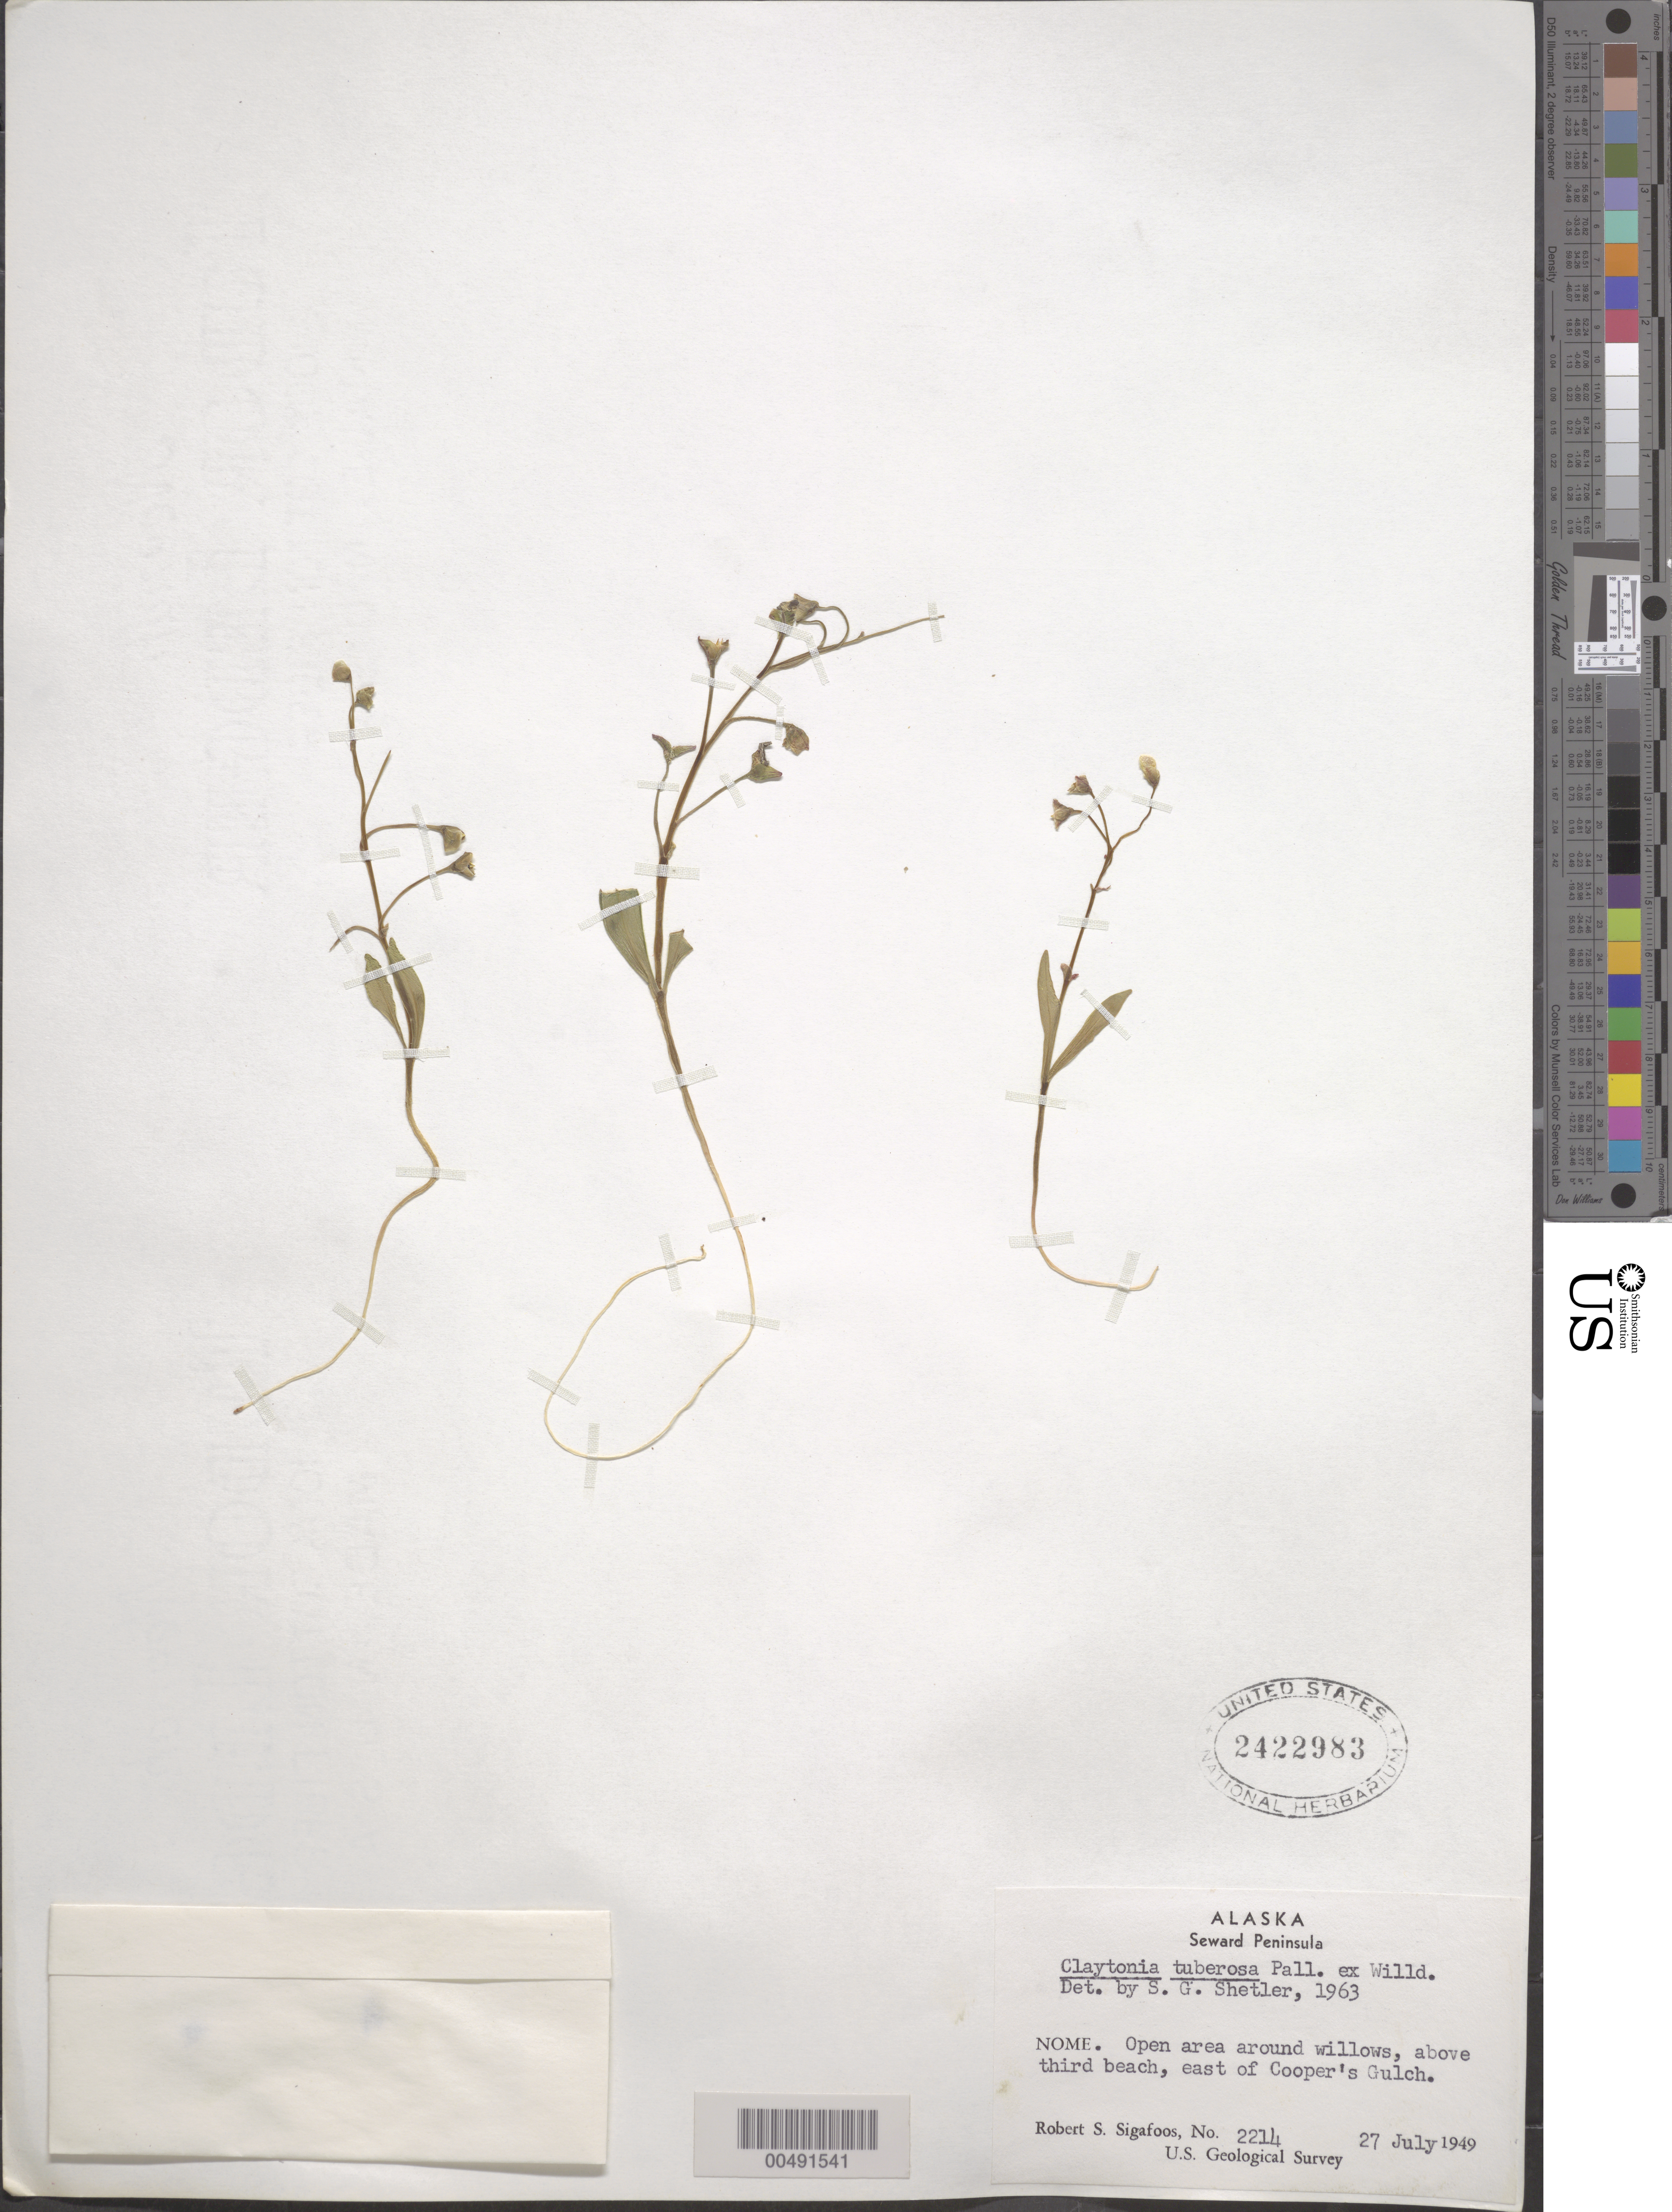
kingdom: Plantae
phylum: Tracheophyta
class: Magnoliopsida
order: Caryophyllales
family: Montiaceae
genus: Claytonia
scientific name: Claytonia tuberosa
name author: Pall. ex Willd.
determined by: Shetler, Stanwyn G., (US), NMNH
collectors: R. Sigafoos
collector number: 2214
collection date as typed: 27 Jul 1949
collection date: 1949-07-27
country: United States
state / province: Alaska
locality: Seward Peninsula, Nome, east of Cooper's Gulch, above third beach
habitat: open area around willows, above beach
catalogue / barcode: US 2422983